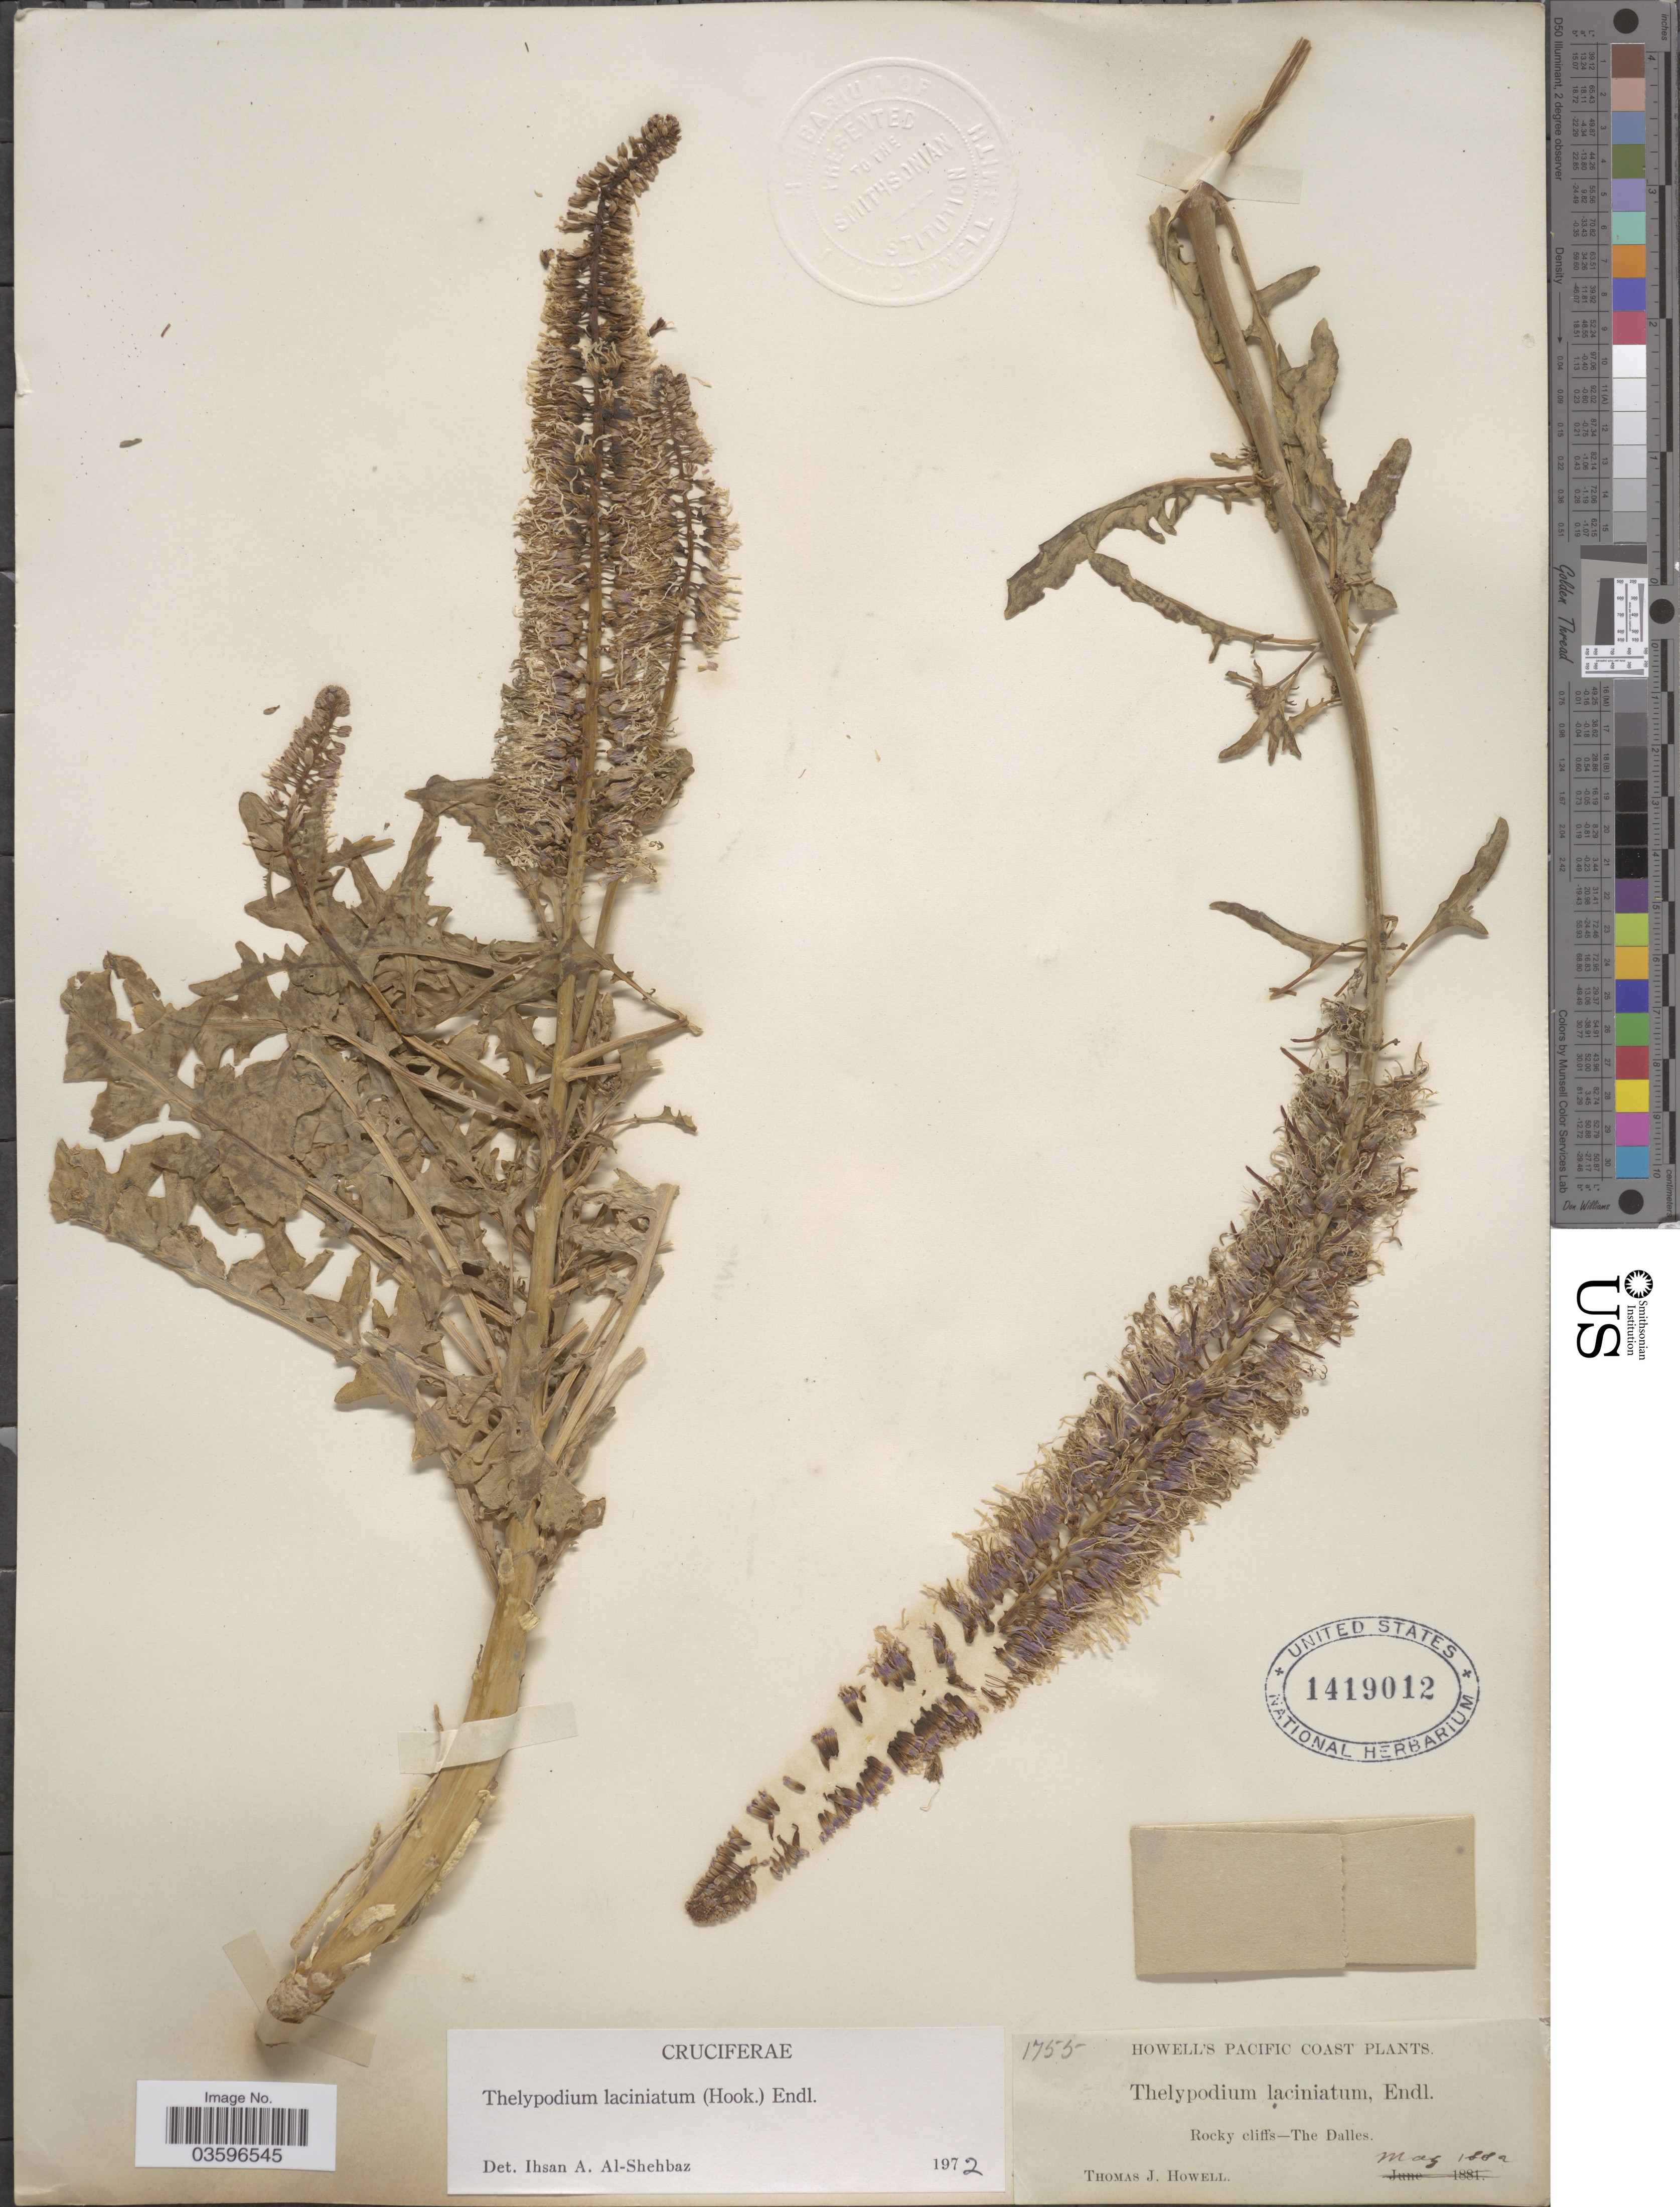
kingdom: Plantae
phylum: Tracheophyta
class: Magnoliopsida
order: Brassicales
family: Brassicaceae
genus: Thelypodium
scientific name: Thelypodium laciniatum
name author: (Hook.) Endl.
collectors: T. J. Howell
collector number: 1755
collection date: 1882-05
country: United States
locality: Pacific Coast. Rocky cliffs - The Dalles.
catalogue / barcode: US 1419012